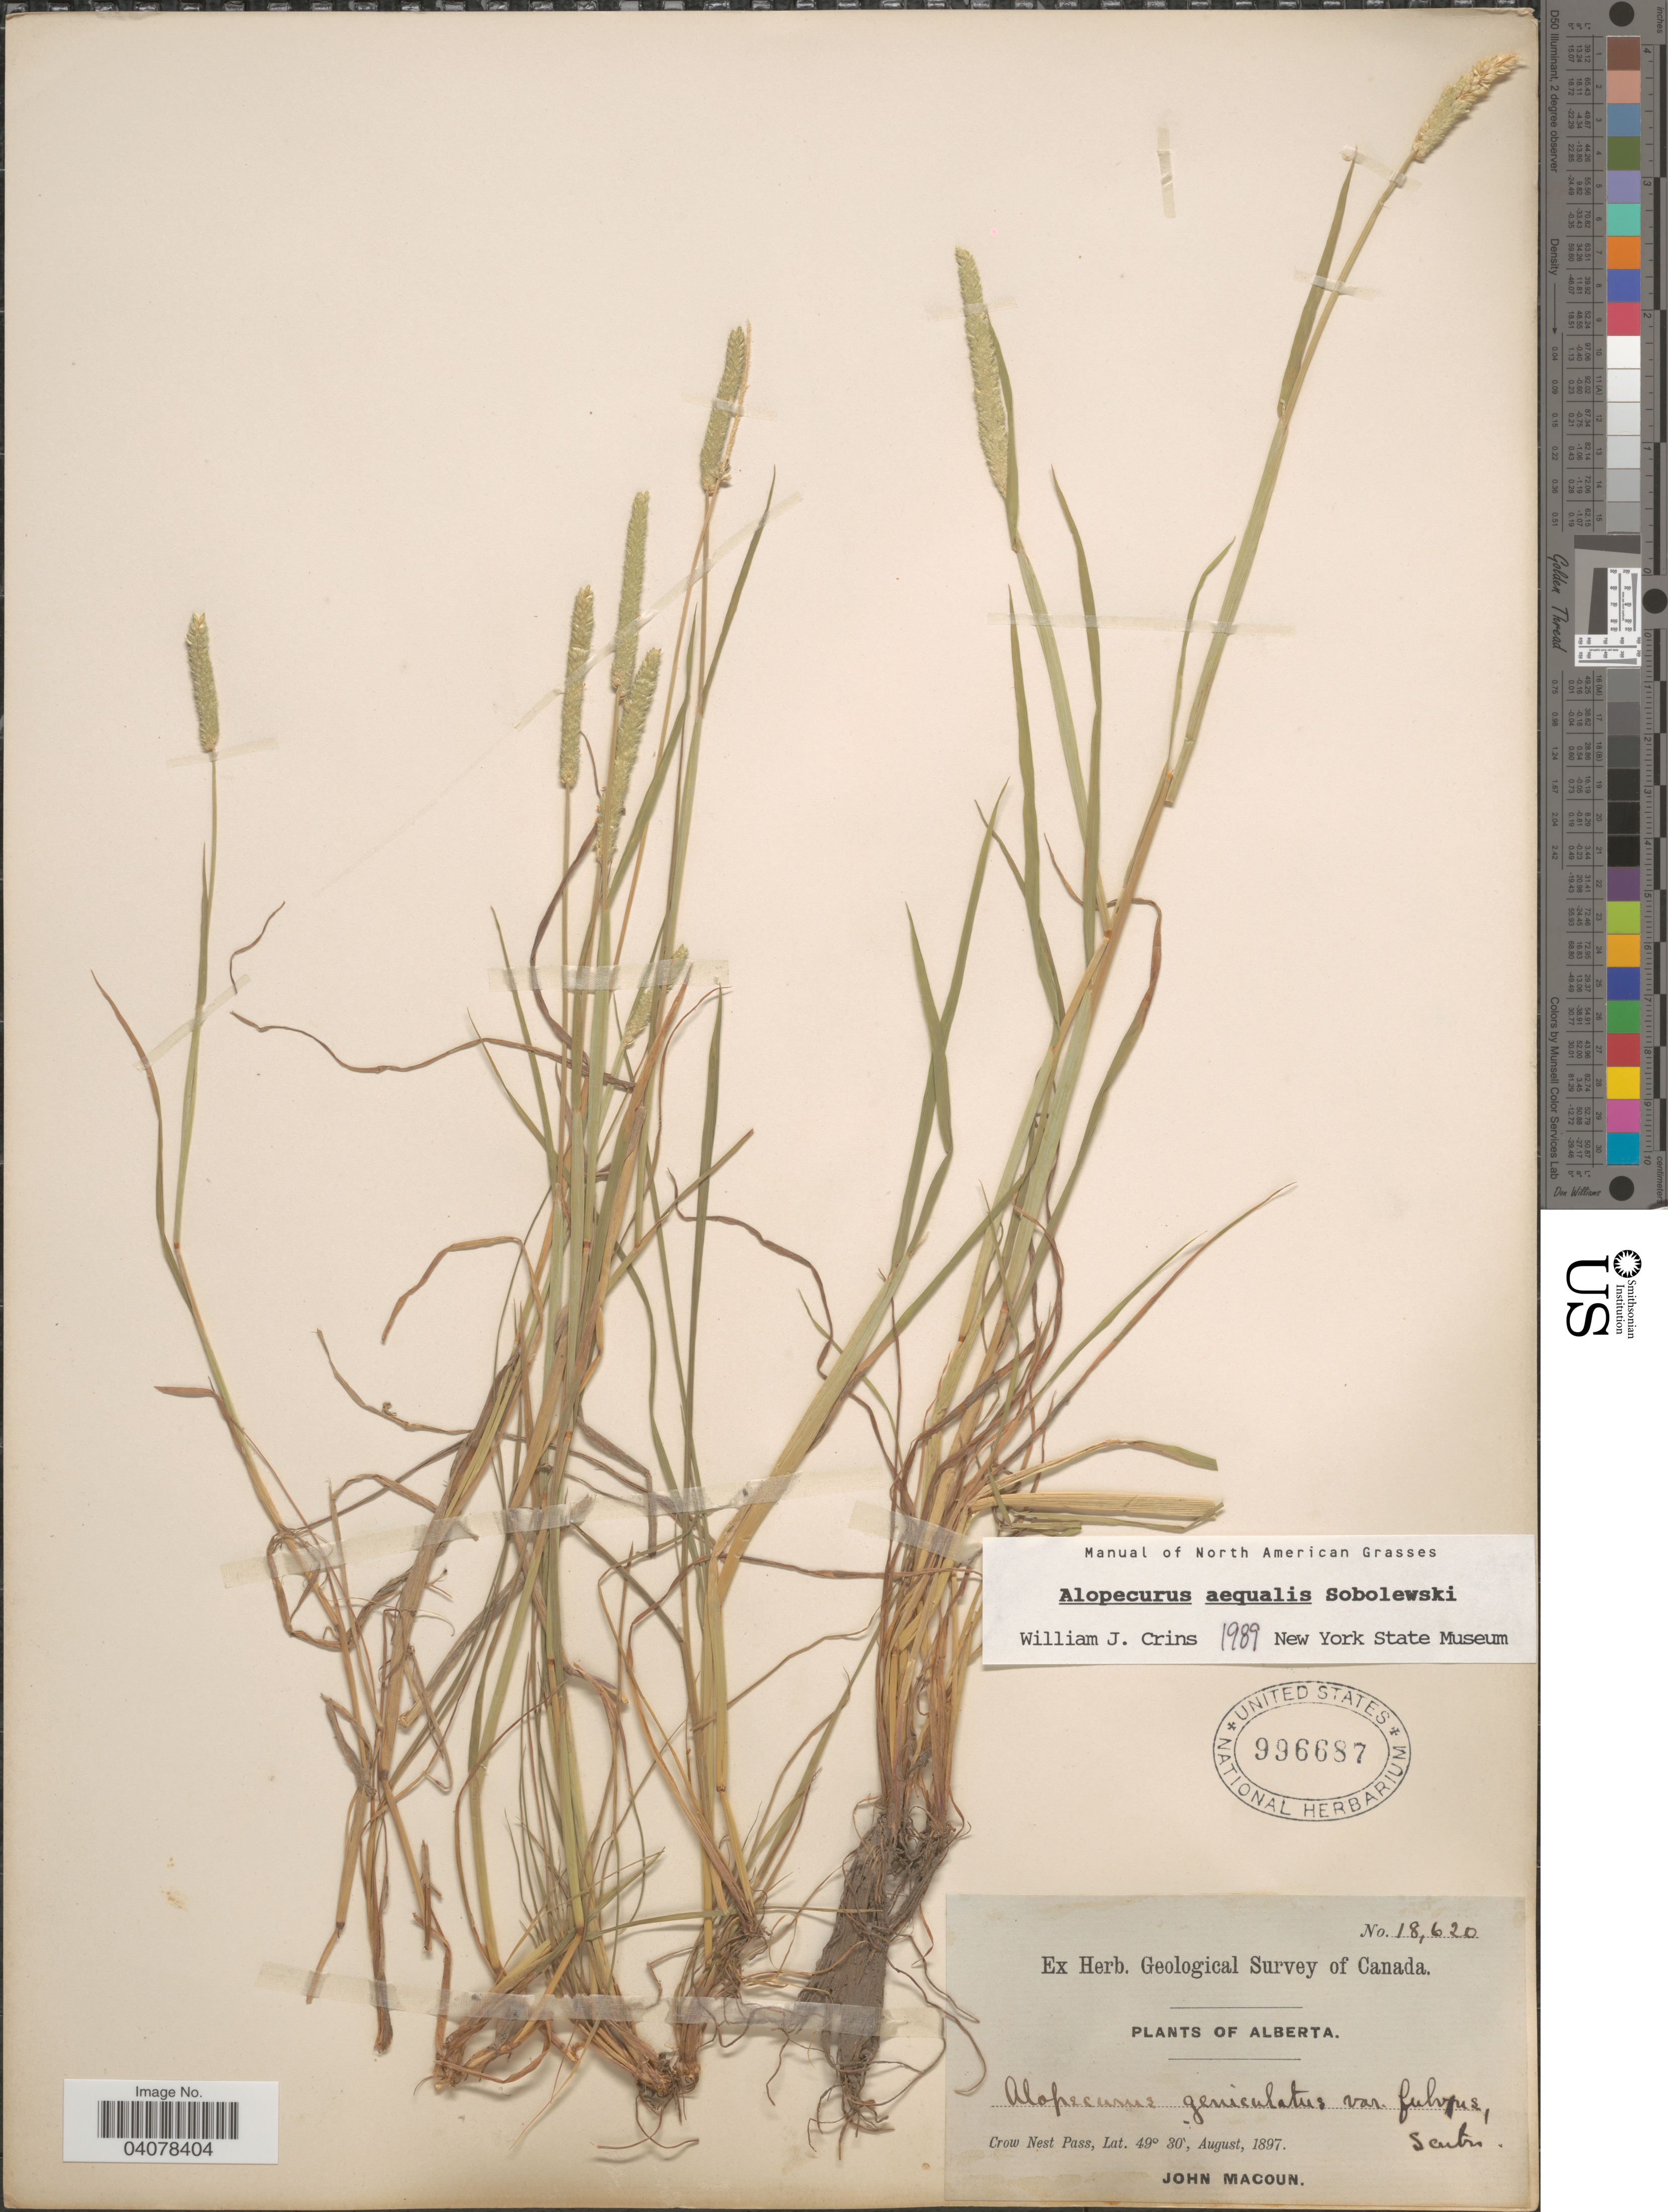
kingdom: Plantae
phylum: Tracheophyta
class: Liliopsida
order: Poales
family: Poaceae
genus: Alopecurus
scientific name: Alopecurus aequalis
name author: Sobol.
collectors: J. Macoun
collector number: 18620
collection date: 1897-08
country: Canada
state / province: Alberta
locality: Herb. Geological Survey of Canada. Crow Nest Pass.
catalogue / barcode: US 996687